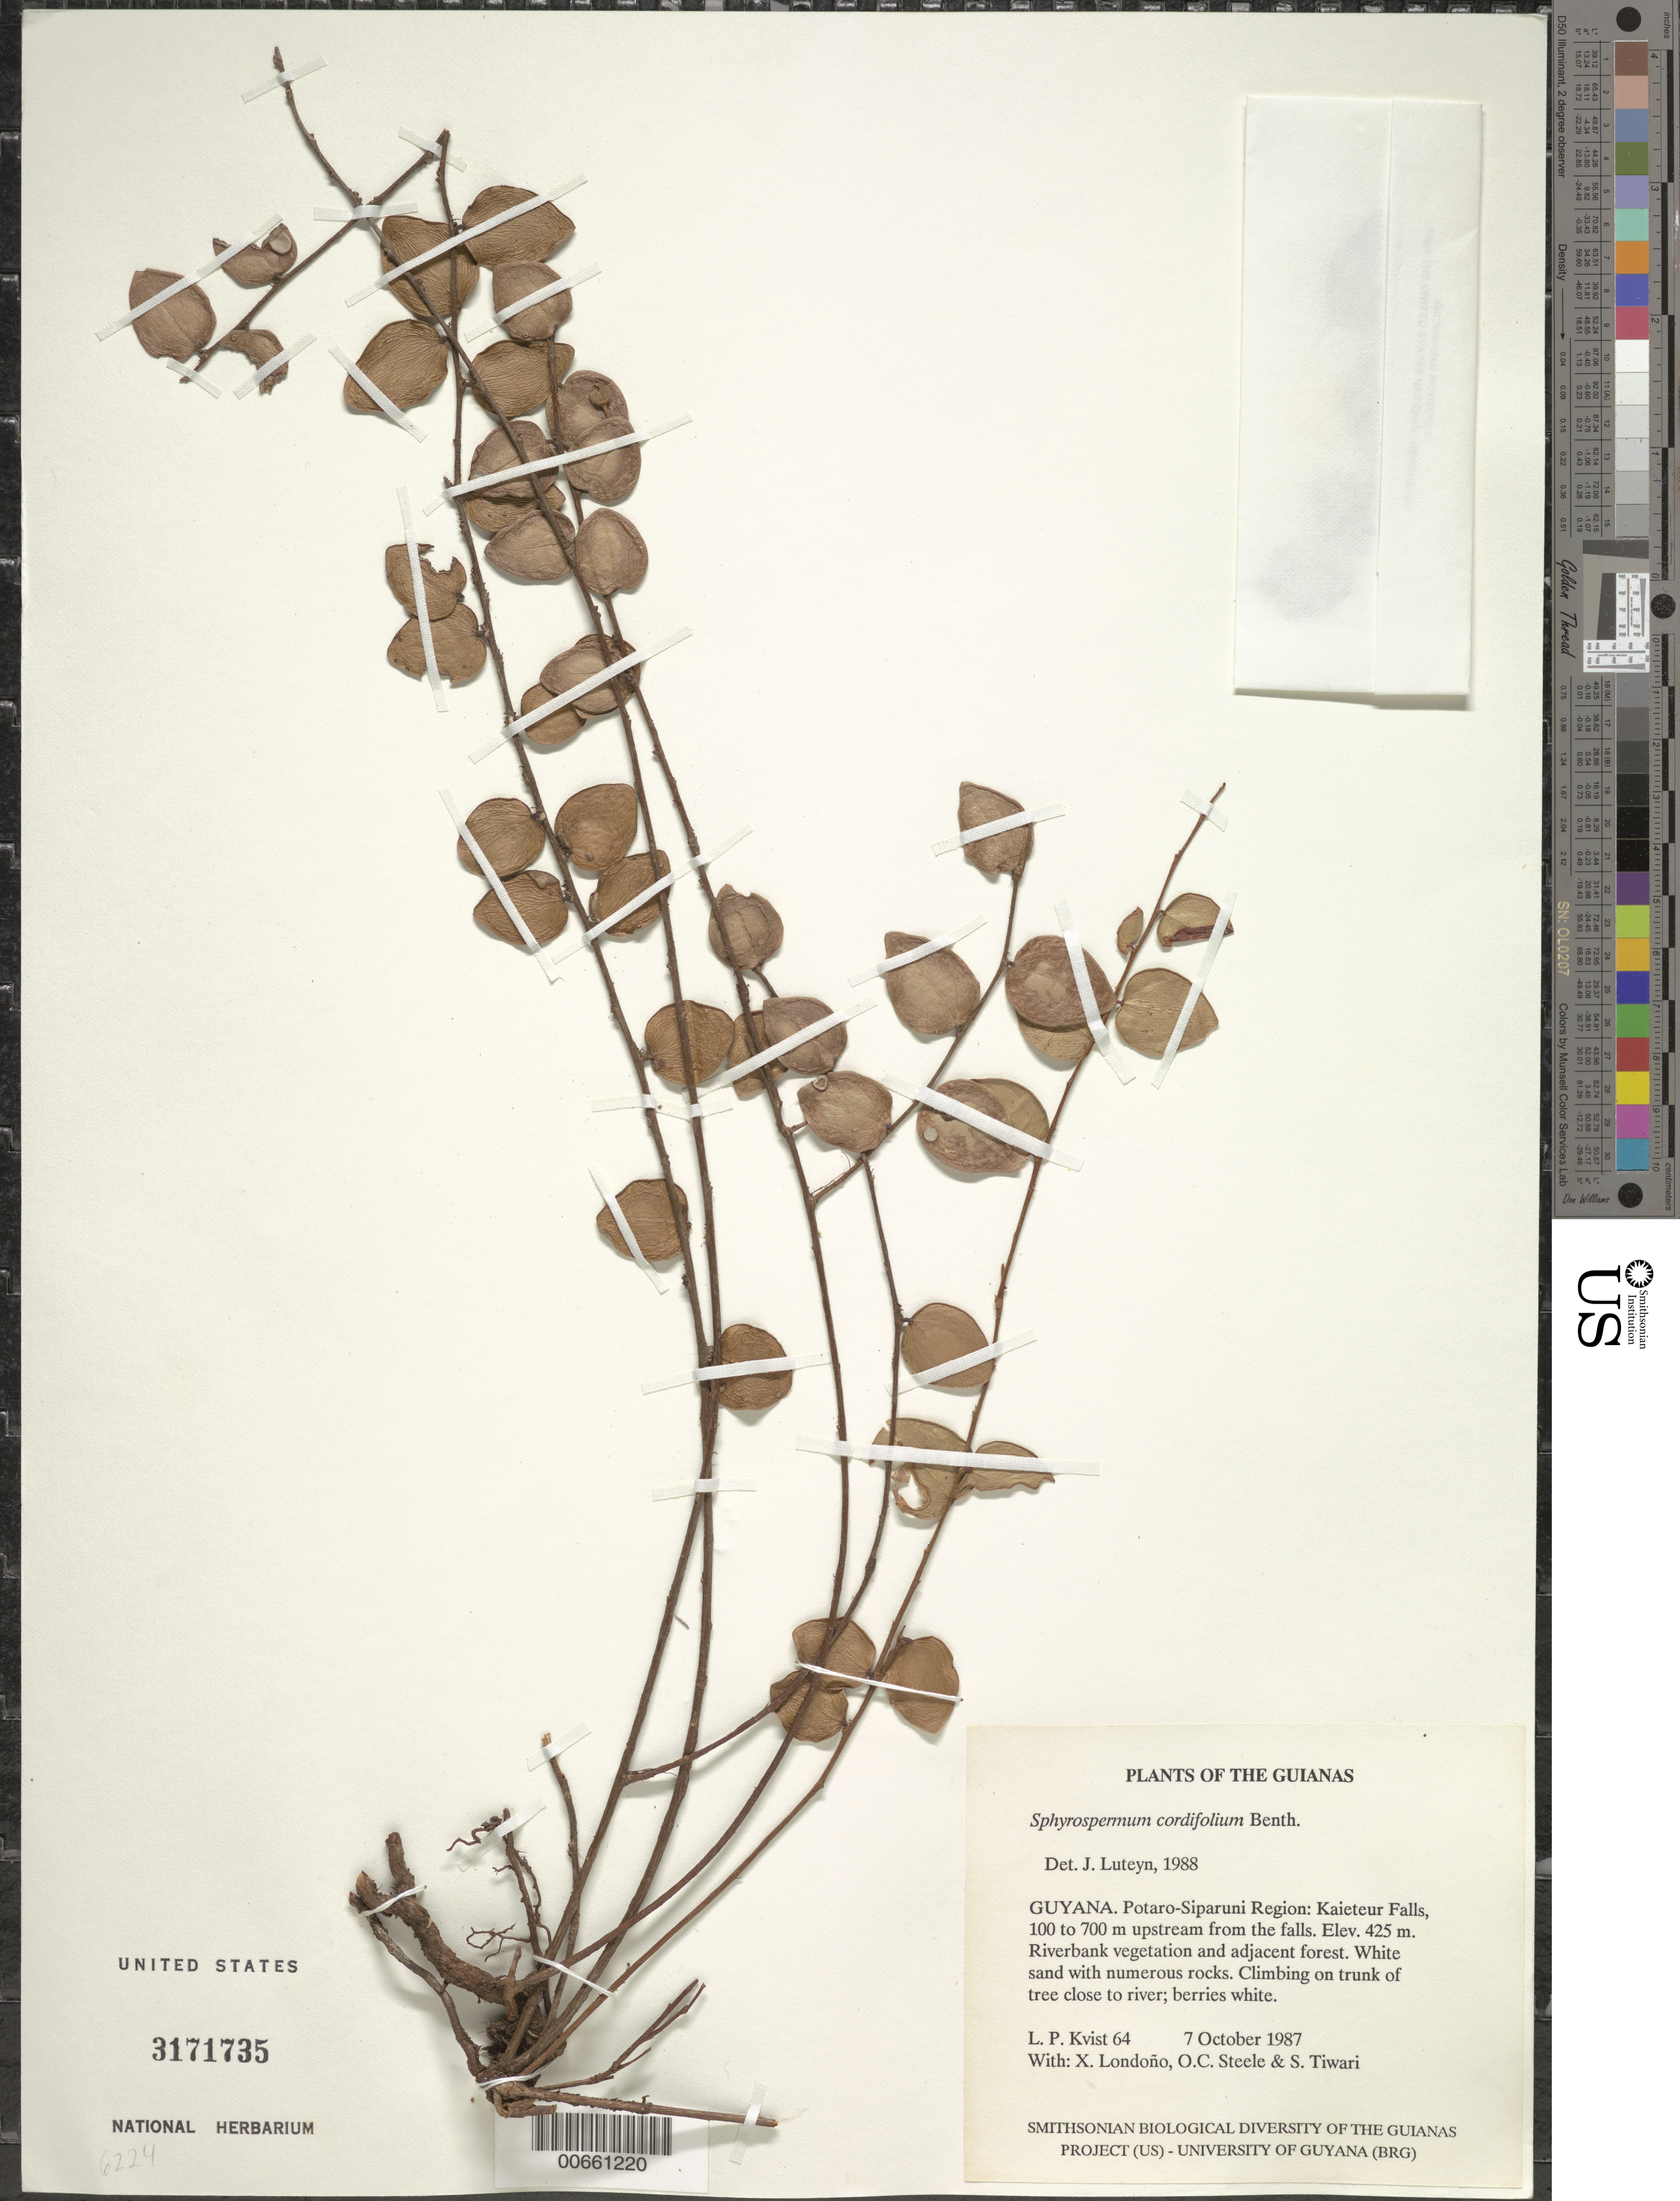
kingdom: Plantae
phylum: Tracheophyta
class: Magnoliopsida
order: Ericales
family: Ericaceae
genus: Sphyrospermum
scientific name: Sphyrospermum cordifolium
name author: Benth.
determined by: Luteyn, J. L.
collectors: L. P. Kvist, X. Londoño, O. C. Steele & S. Tiwari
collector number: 64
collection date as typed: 7 October 1987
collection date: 1987-10-07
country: Guyana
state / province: Potaro-Siparuni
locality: Kaieteur Falls, 100 to 700 m upstream from the falls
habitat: Riverbank vegetation and adjacent forest. White sand with numerous rocks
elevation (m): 425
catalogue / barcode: US 3171735